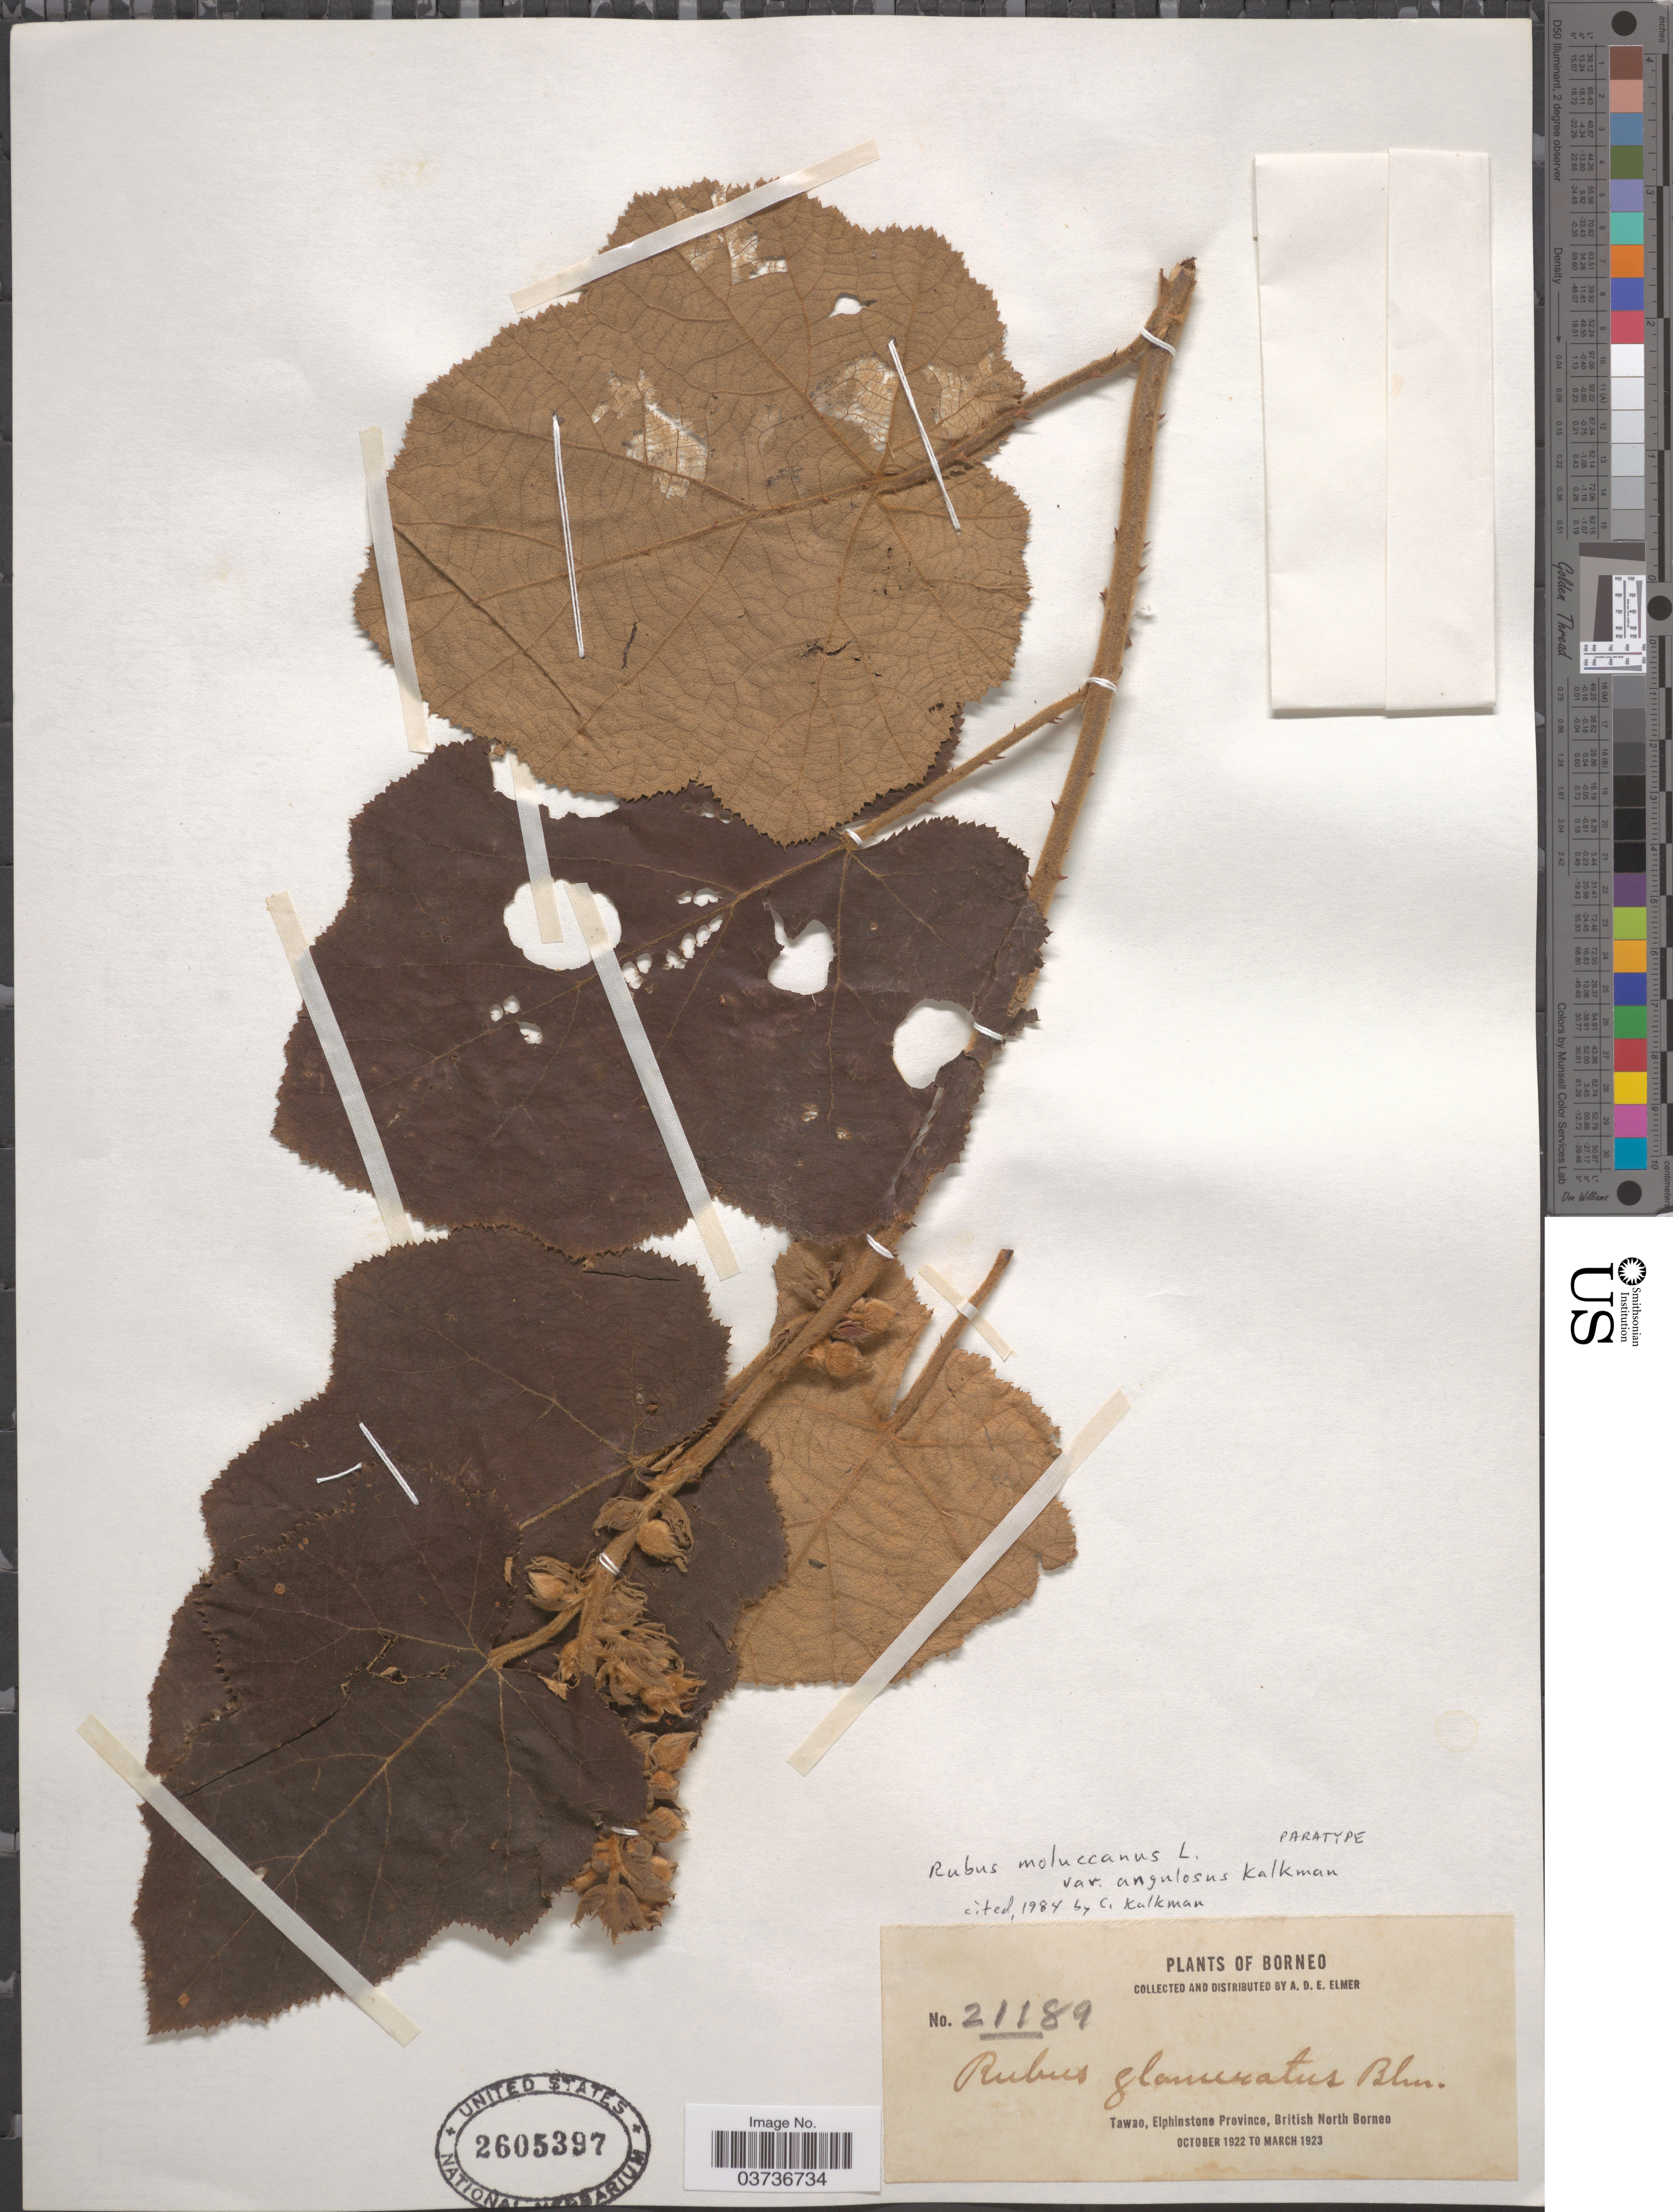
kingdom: Plantae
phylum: Tracheophyta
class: Magnoliopsida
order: Rosales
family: Rosaceae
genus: Rubus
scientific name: Rubus moluccanus var. angulosus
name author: Kalkman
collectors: A. D. E. Elmer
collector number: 21189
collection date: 1922-10/1923-03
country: Malaysia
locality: Borneo. Tawao, Elphinstone Province, British North Borneo.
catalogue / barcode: US 2605397